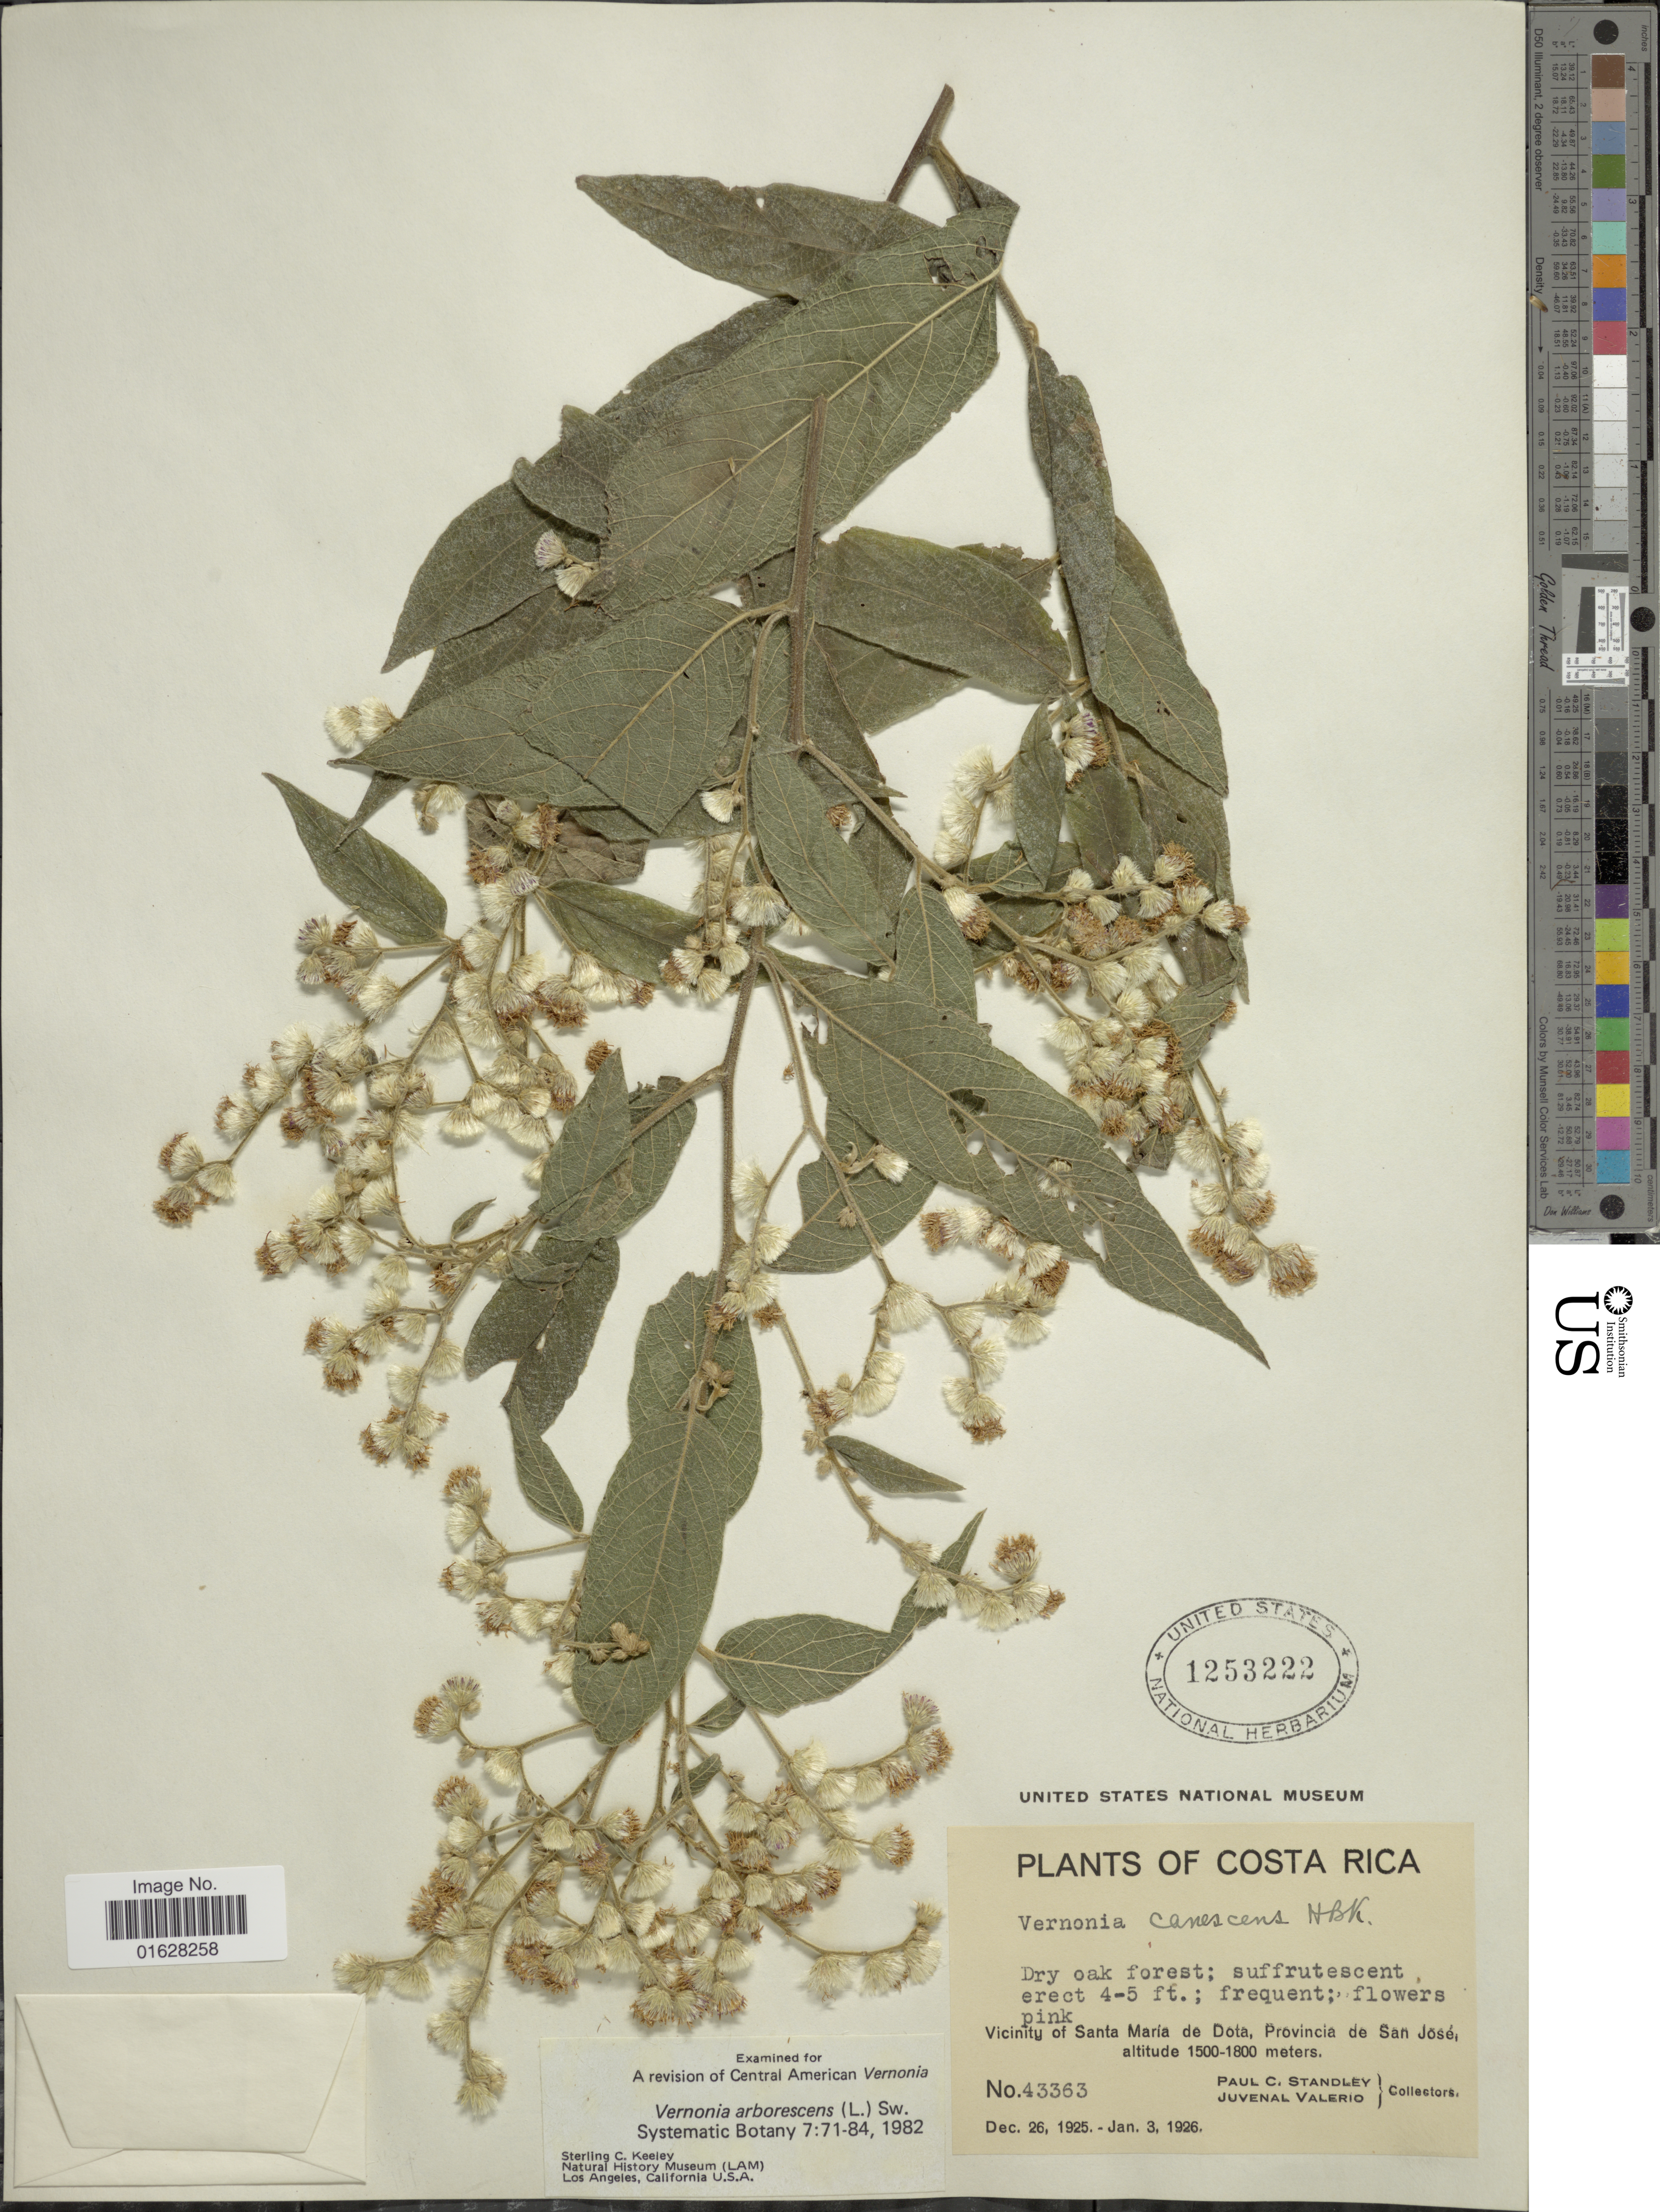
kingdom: Plantae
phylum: Tracheophyta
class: Magnoliopsida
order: Asterales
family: Asteraceae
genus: Lepidaploa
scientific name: Lepidaploa canescens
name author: (Kunth) H. Rob.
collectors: P. C. Standley & J. Valerio R.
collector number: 43363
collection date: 1925-12-26/1926-01-03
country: Costa Rica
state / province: San José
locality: Vicinity of Santa Maria de Dota, Provincia de San Jose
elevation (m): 1500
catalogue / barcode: US 1253222